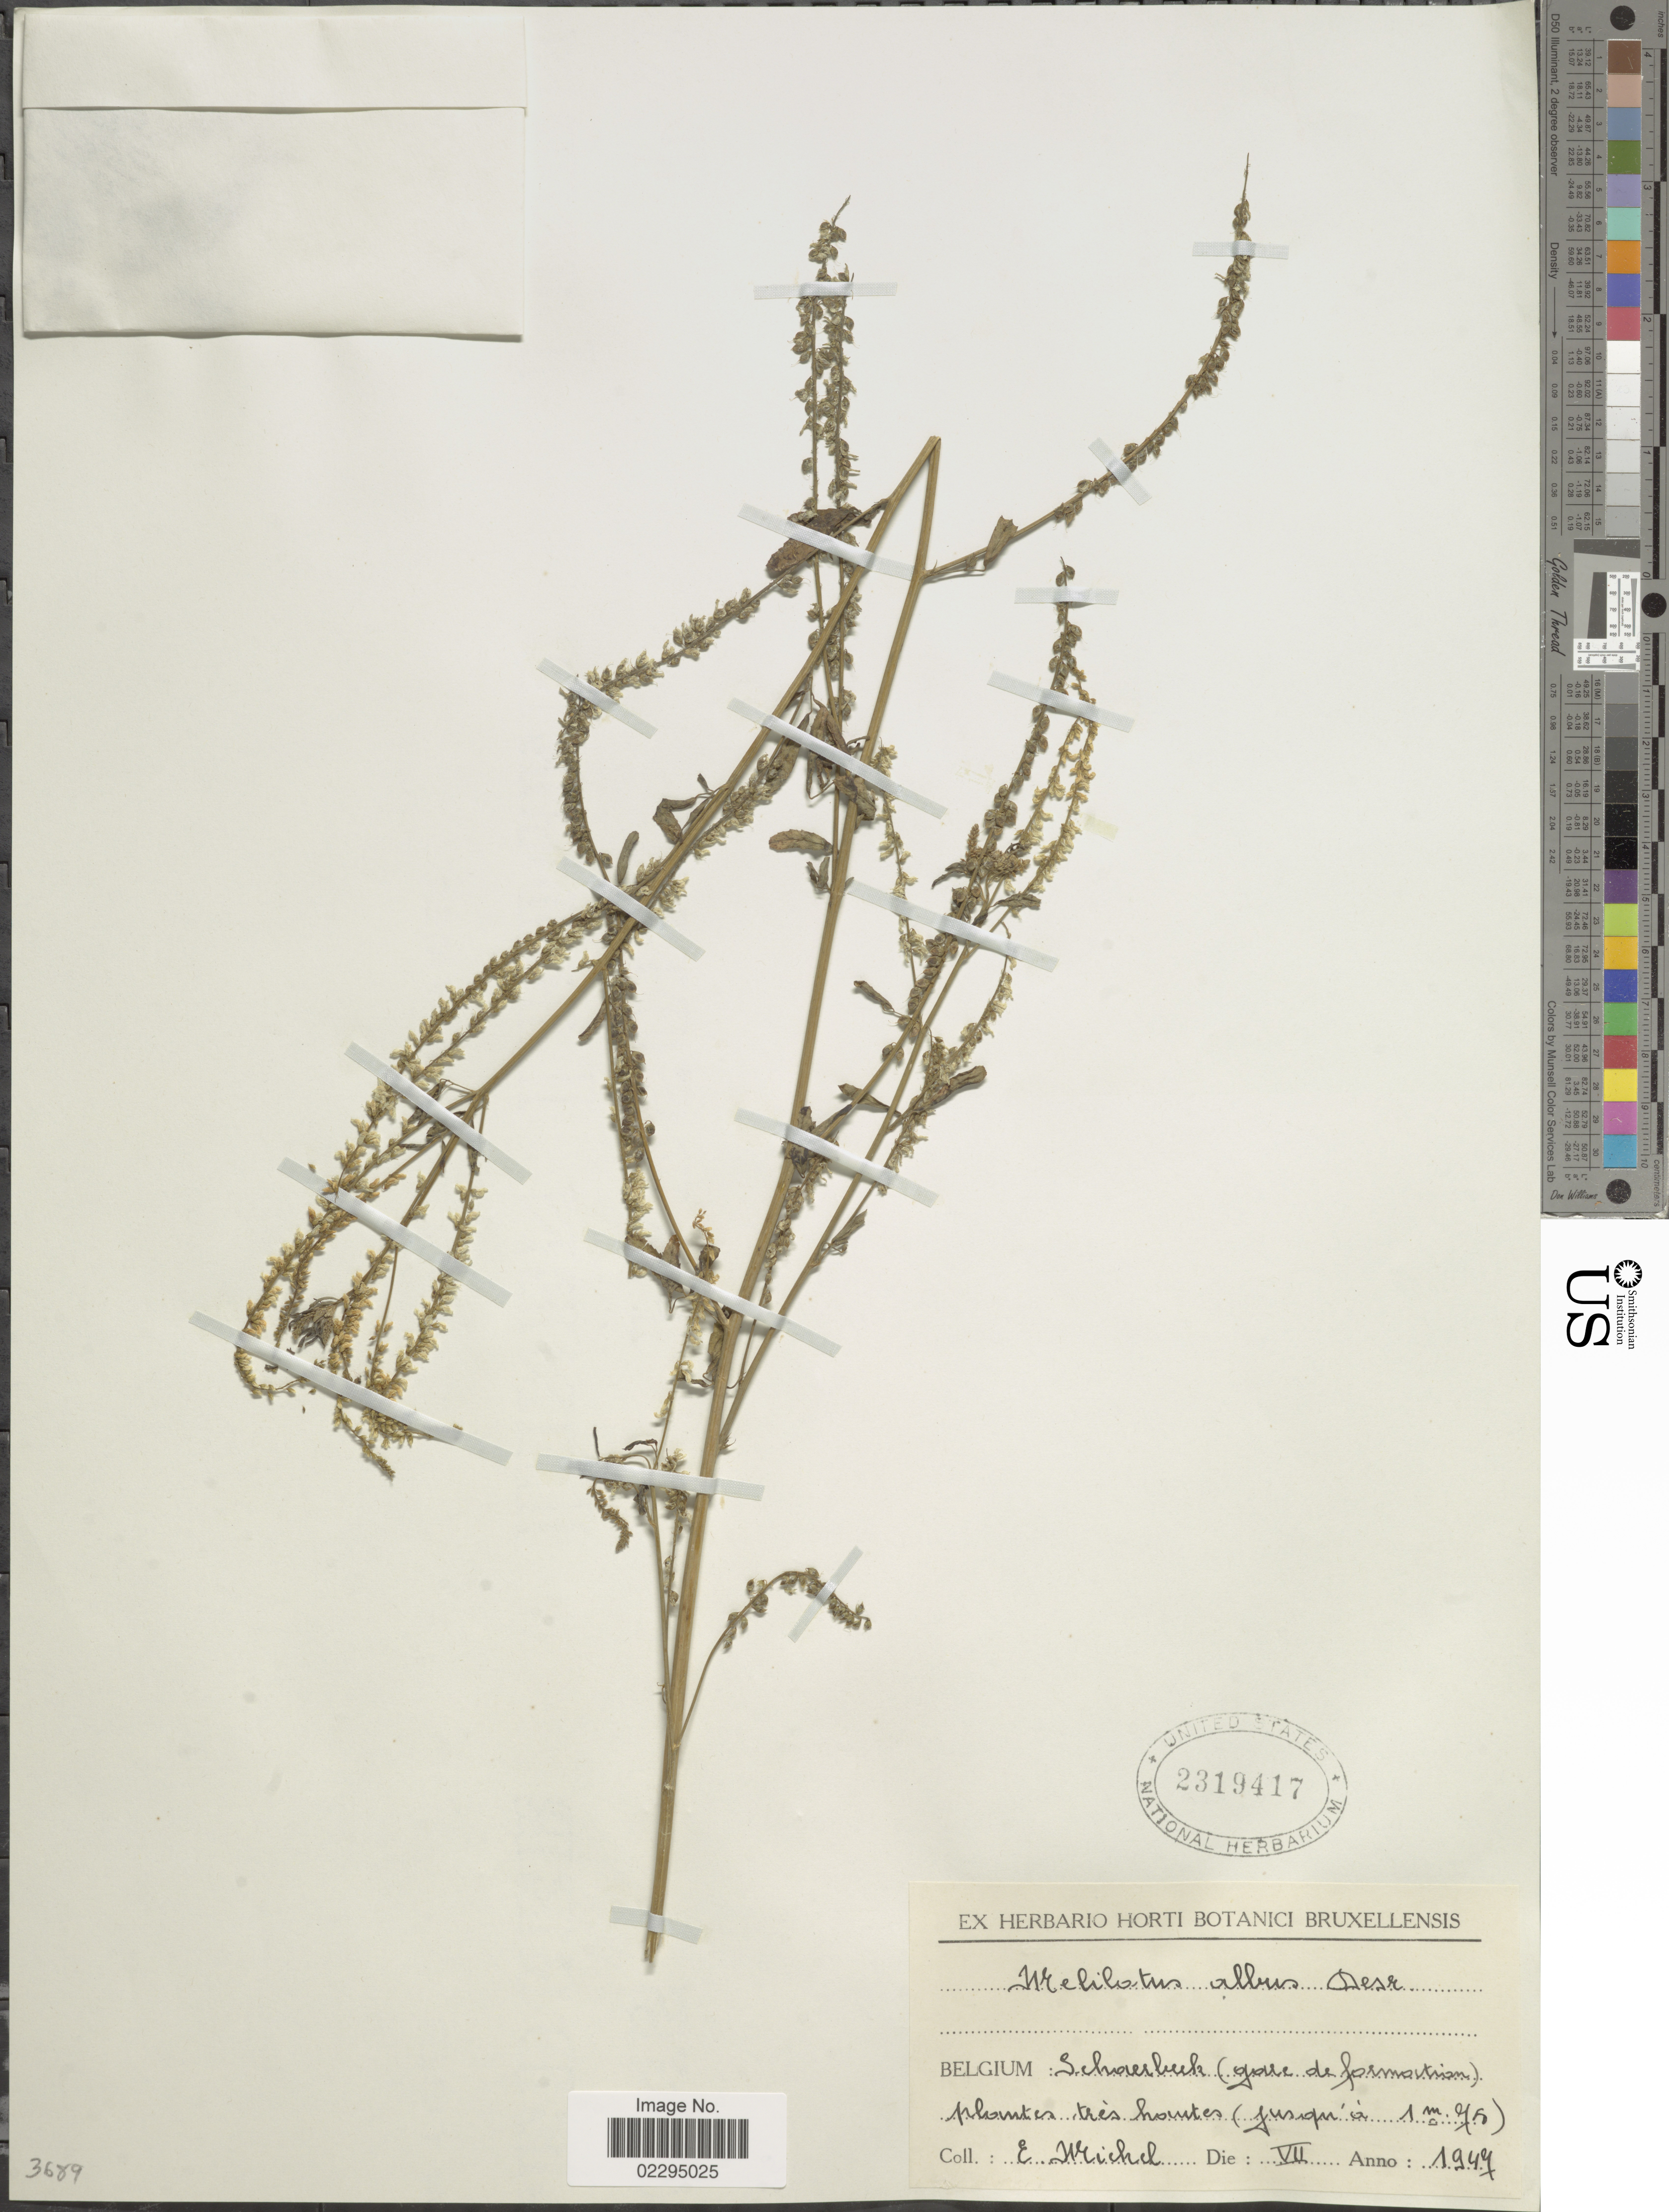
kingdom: Plantae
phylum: Tracheophyta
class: Magnoliopsida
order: Fabales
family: Fabaceae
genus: Melilotus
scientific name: Melilotus albus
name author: Medik.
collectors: E. Michel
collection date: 1947-07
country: Belgium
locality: Belgium: Schourbeek [interpreted] (gare de formation). [interpreted]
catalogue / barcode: US 2319417